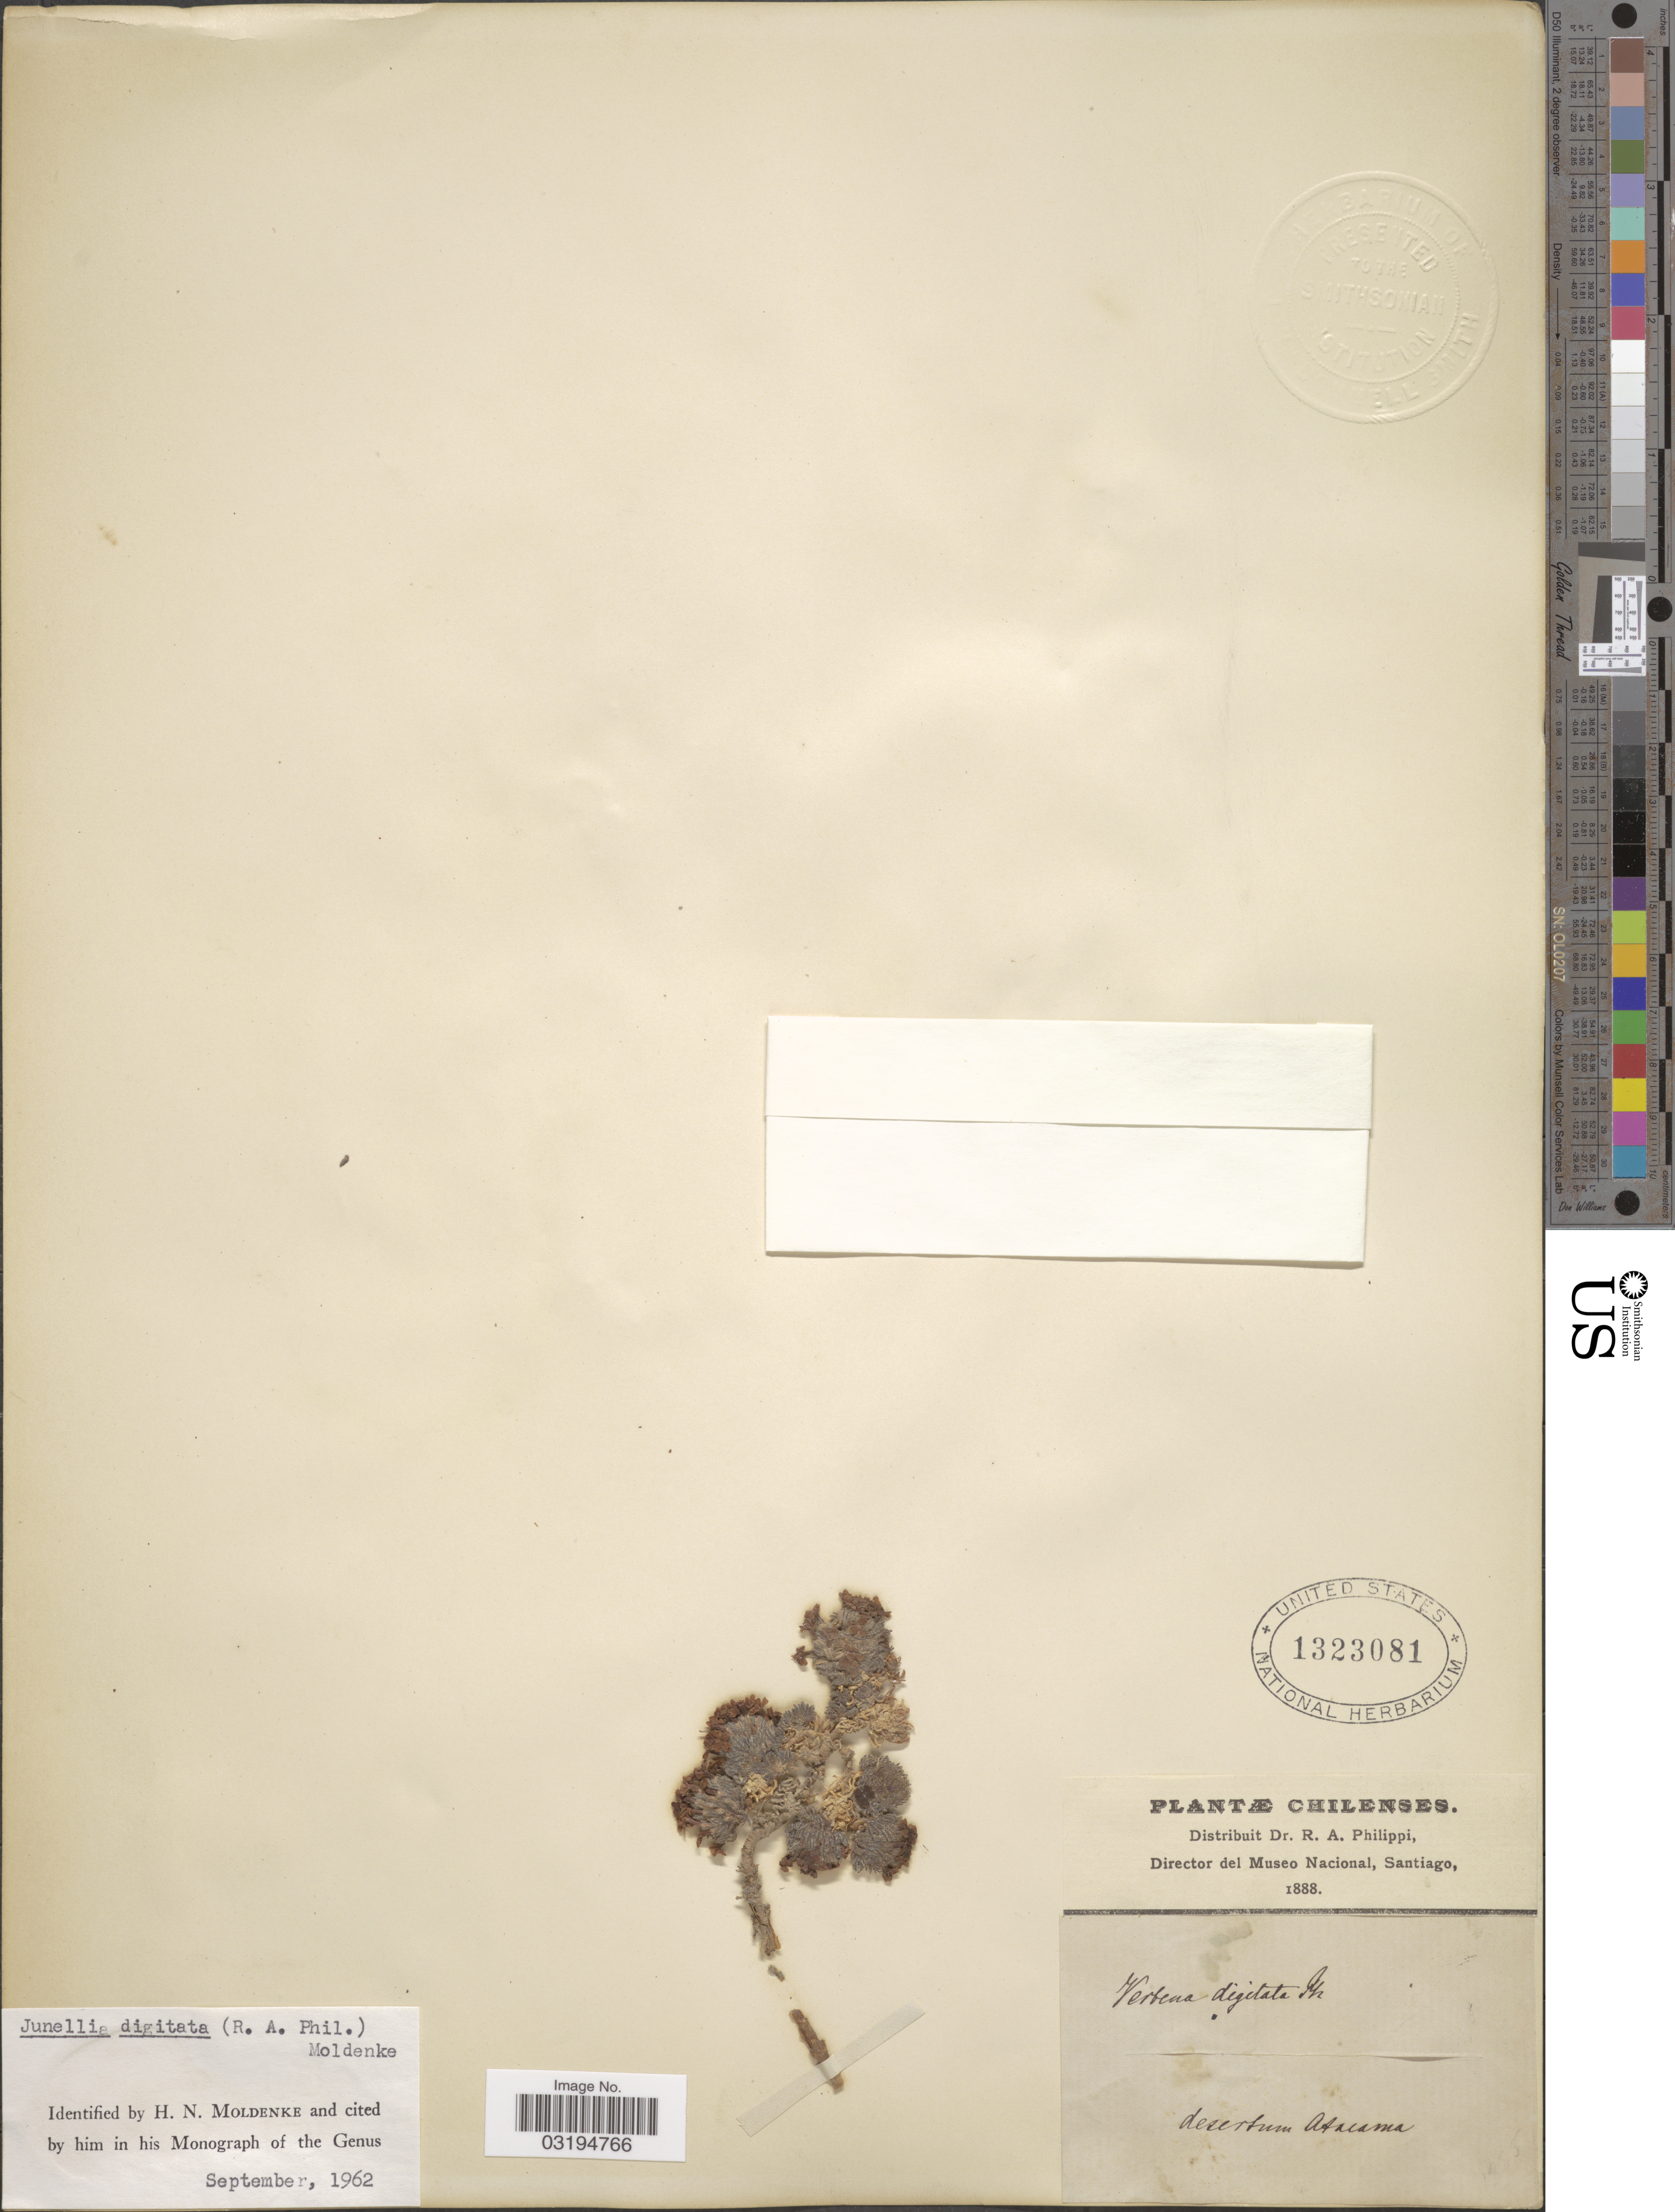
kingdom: Plantae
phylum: Tracheophyta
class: Magnoliopsida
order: Lamiales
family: Verbenaceae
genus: Junellia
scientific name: Junellia digitata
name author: (Phil.) Moldenke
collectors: ex. herb. R.A. Philippi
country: Chile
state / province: Atacama (III)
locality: Desertum Atacama.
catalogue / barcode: US 1323081